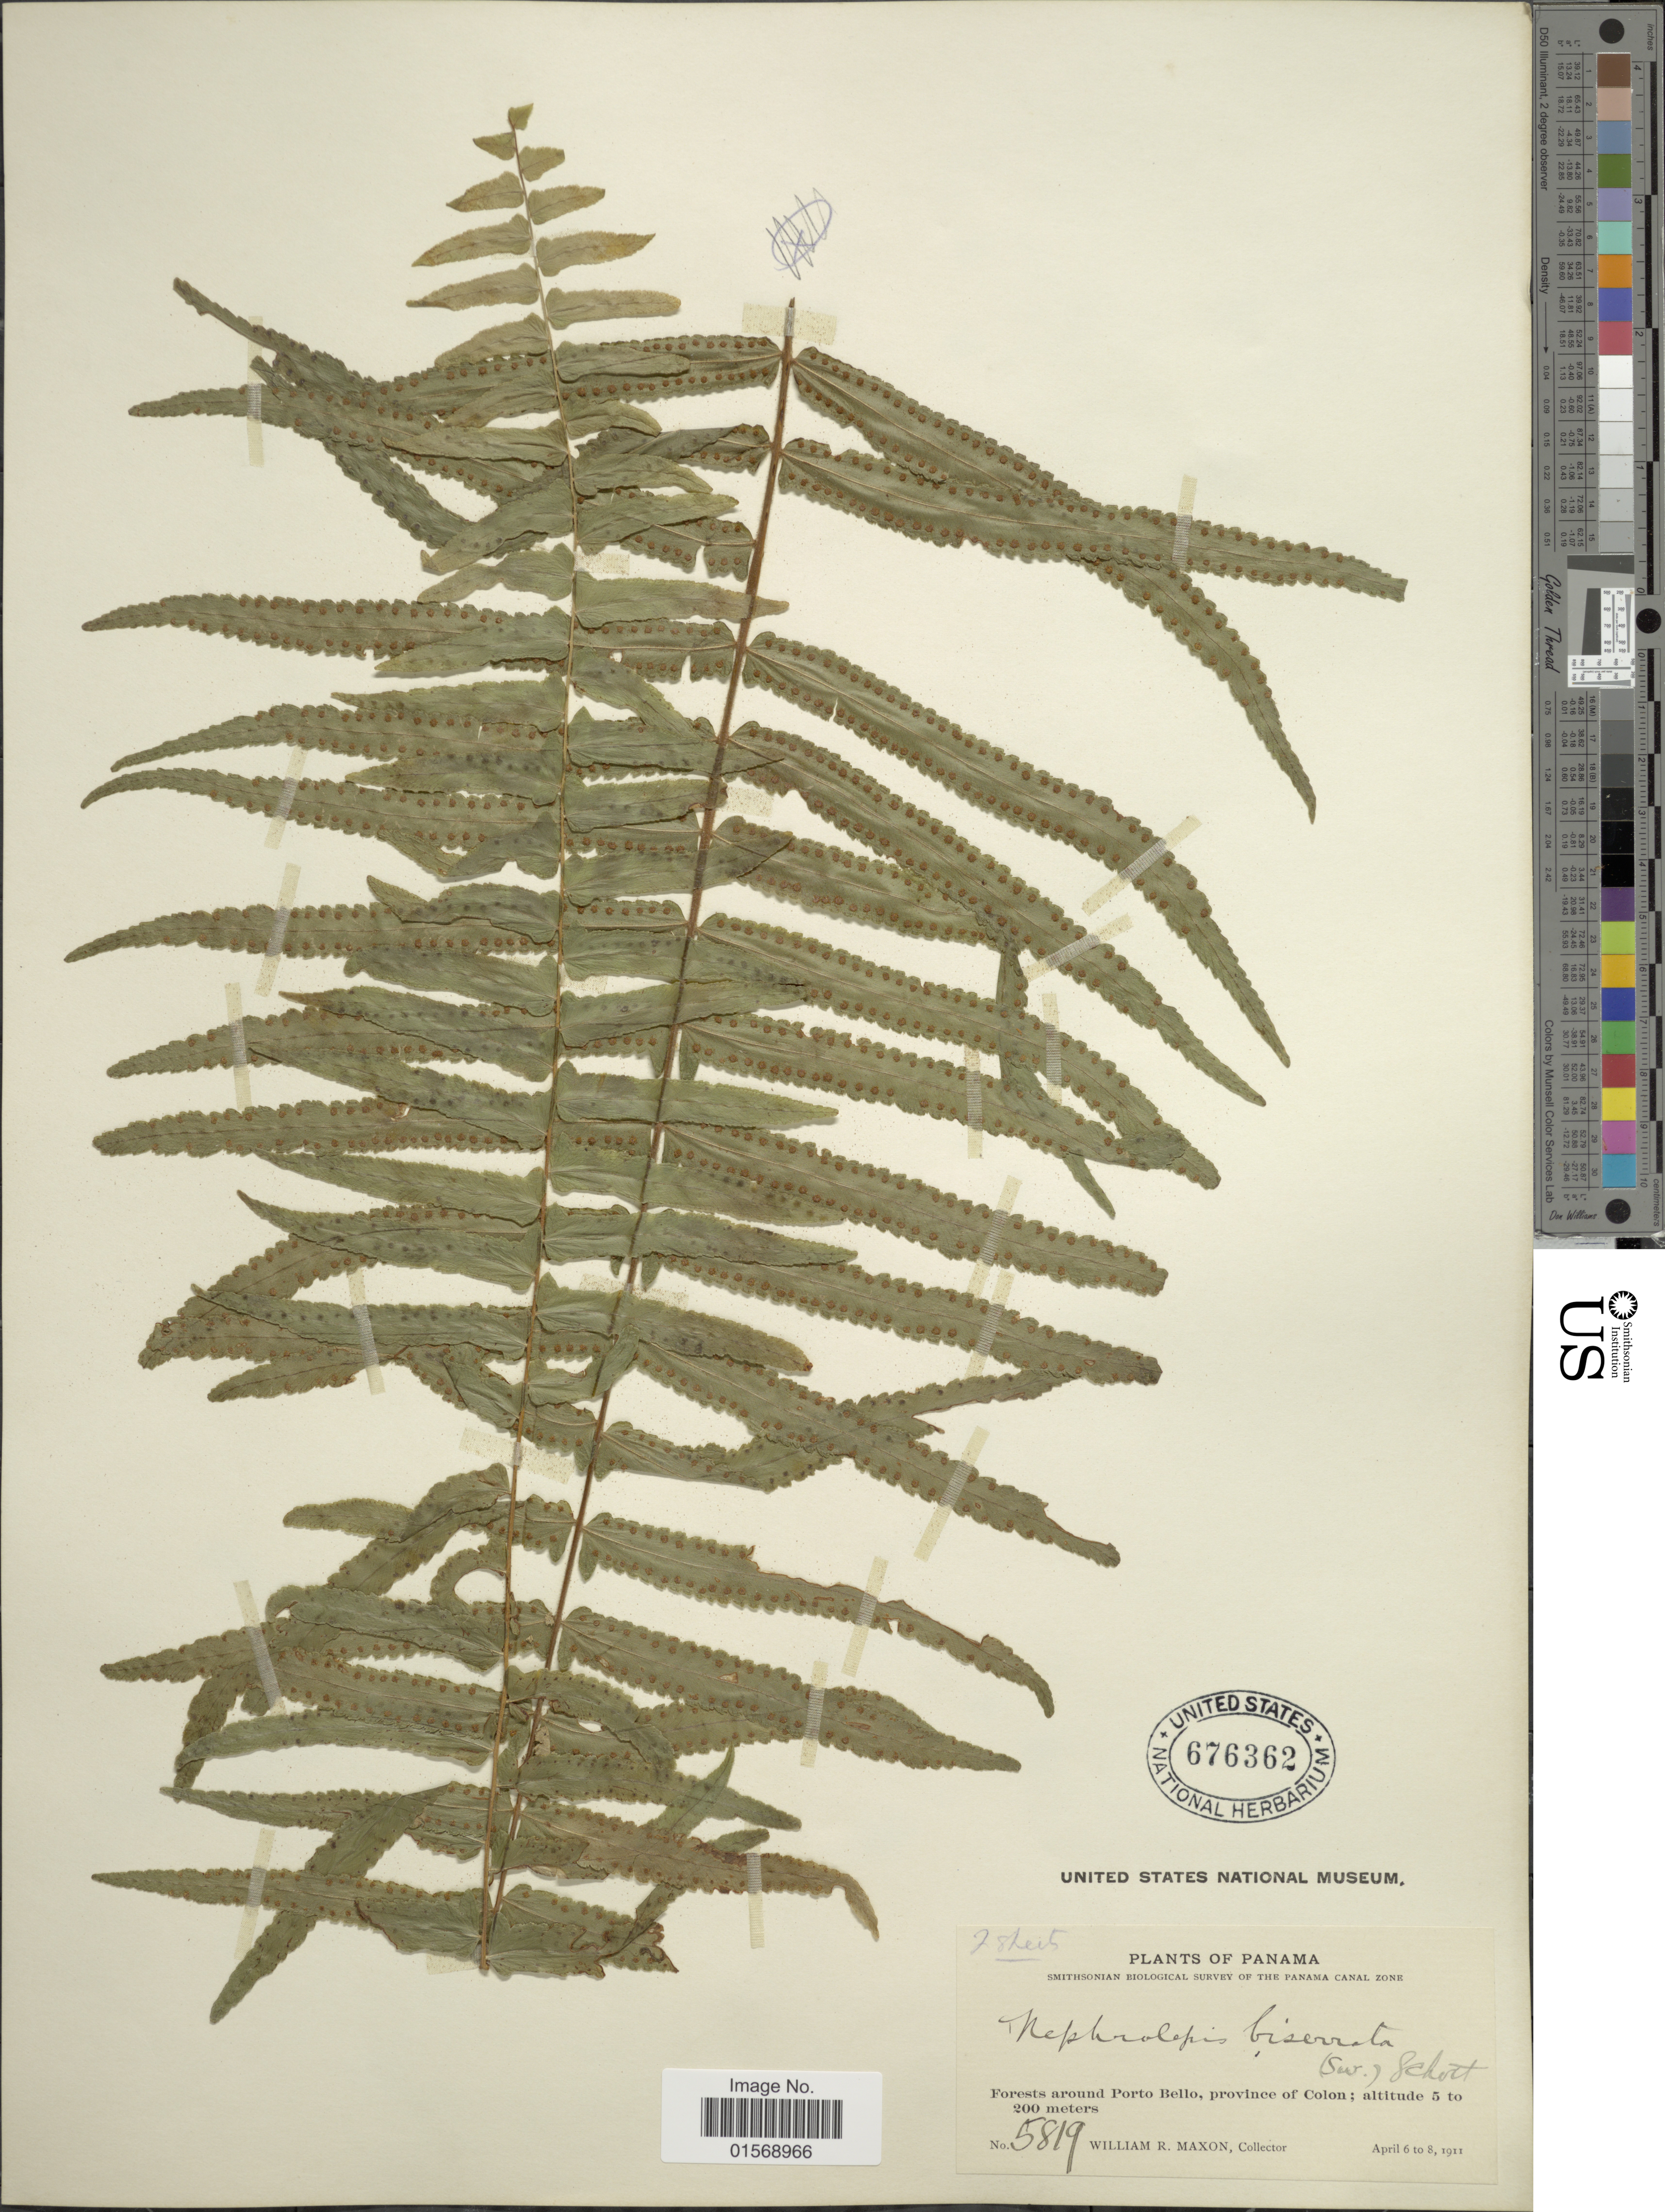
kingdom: Plantae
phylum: Tracheophyta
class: Polypodiopsida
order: Polypodiales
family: Nephrolepidaceae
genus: Nephrolepis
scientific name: Nephrolepis biserrata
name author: (Sw.) Schott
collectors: W. R. Maxon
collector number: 5819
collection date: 1911-04-06/1911-04-08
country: Panama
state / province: Colón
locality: Panama, Forests around Porto Bello, province of Colon,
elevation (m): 5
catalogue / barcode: US 676362